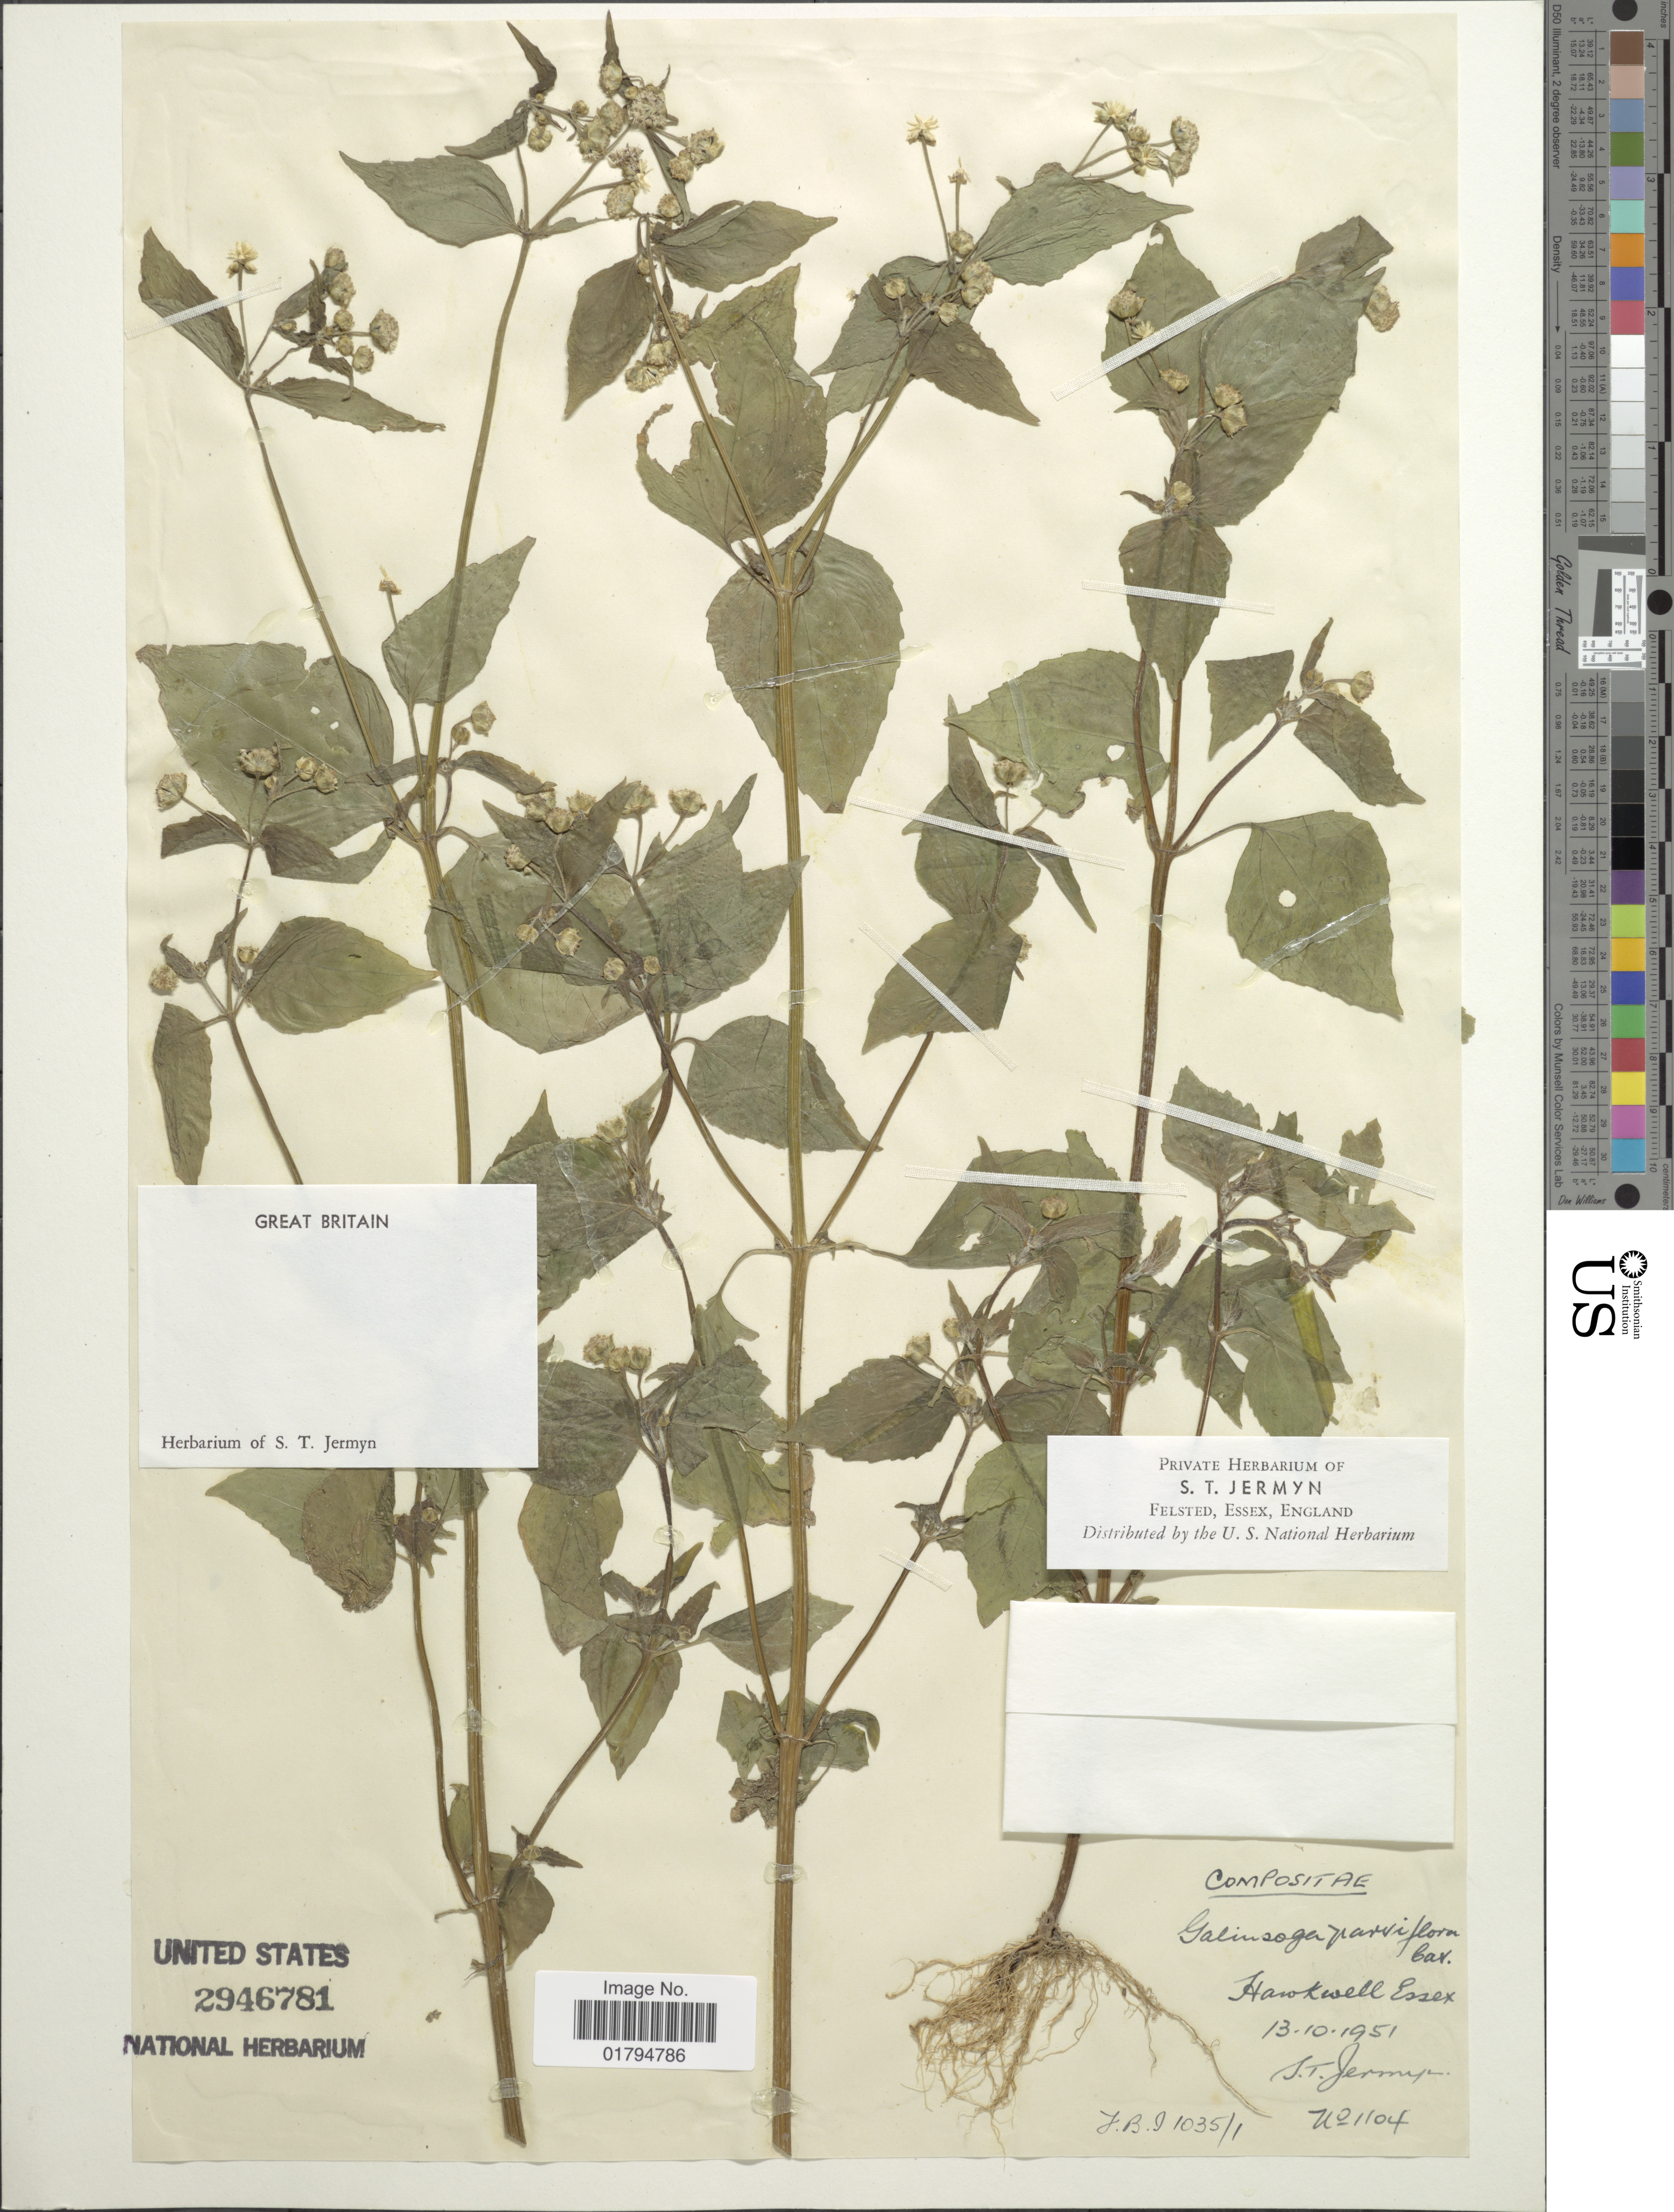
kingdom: Plantae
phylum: Tracheophyta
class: Magnoliopsida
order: Asterales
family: Asteraceae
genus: Galinsoga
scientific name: Galinsoga parviflora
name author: Cav.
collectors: S. Jermyn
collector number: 1104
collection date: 1951-10-13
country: United Kingdom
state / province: England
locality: Essex, Hawkwell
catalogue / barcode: US 2946781